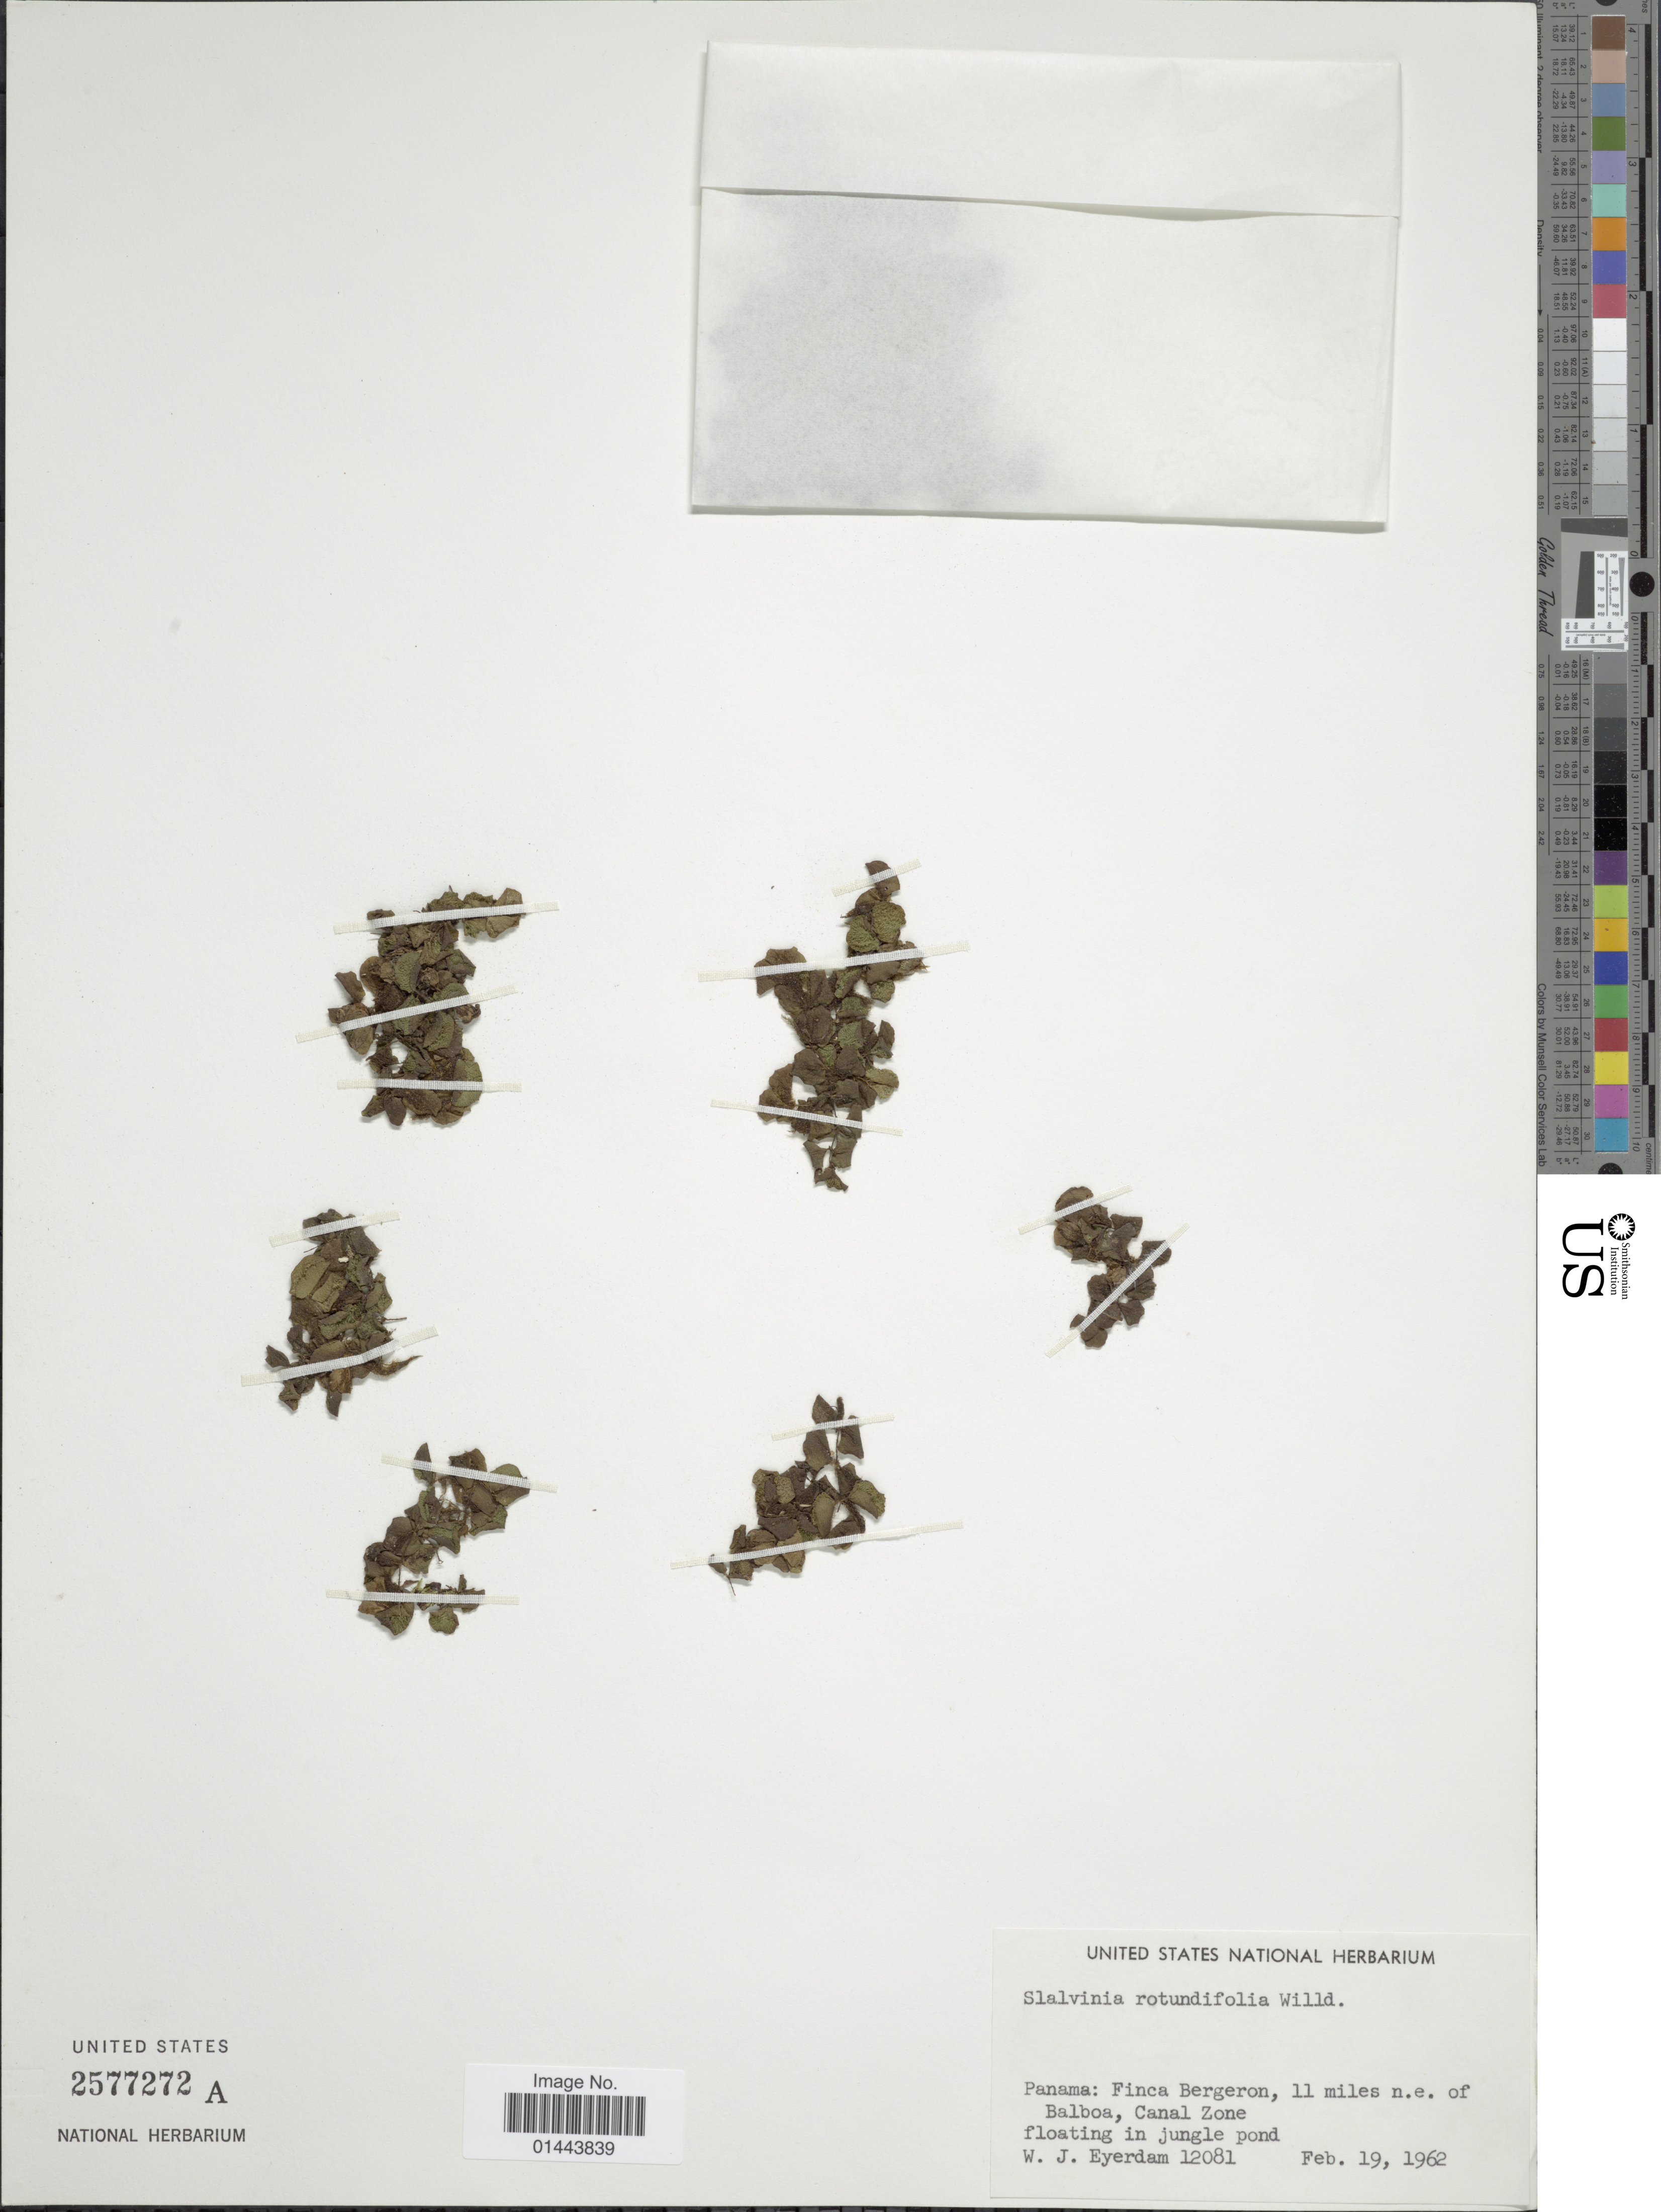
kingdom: Plantae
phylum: Tracheophyta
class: Polypodiopsida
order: Salviniales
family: Salviniaceae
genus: Salvinia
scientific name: Salvinia minima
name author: Baker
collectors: W. J. Eyerdam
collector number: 12081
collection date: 1962-02-19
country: Panama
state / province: Colón / Panamá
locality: Finca Bergeron, 11 miles n.e. of Balboa, Canal Zone, floating in jungle pond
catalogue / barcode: US 2577272A